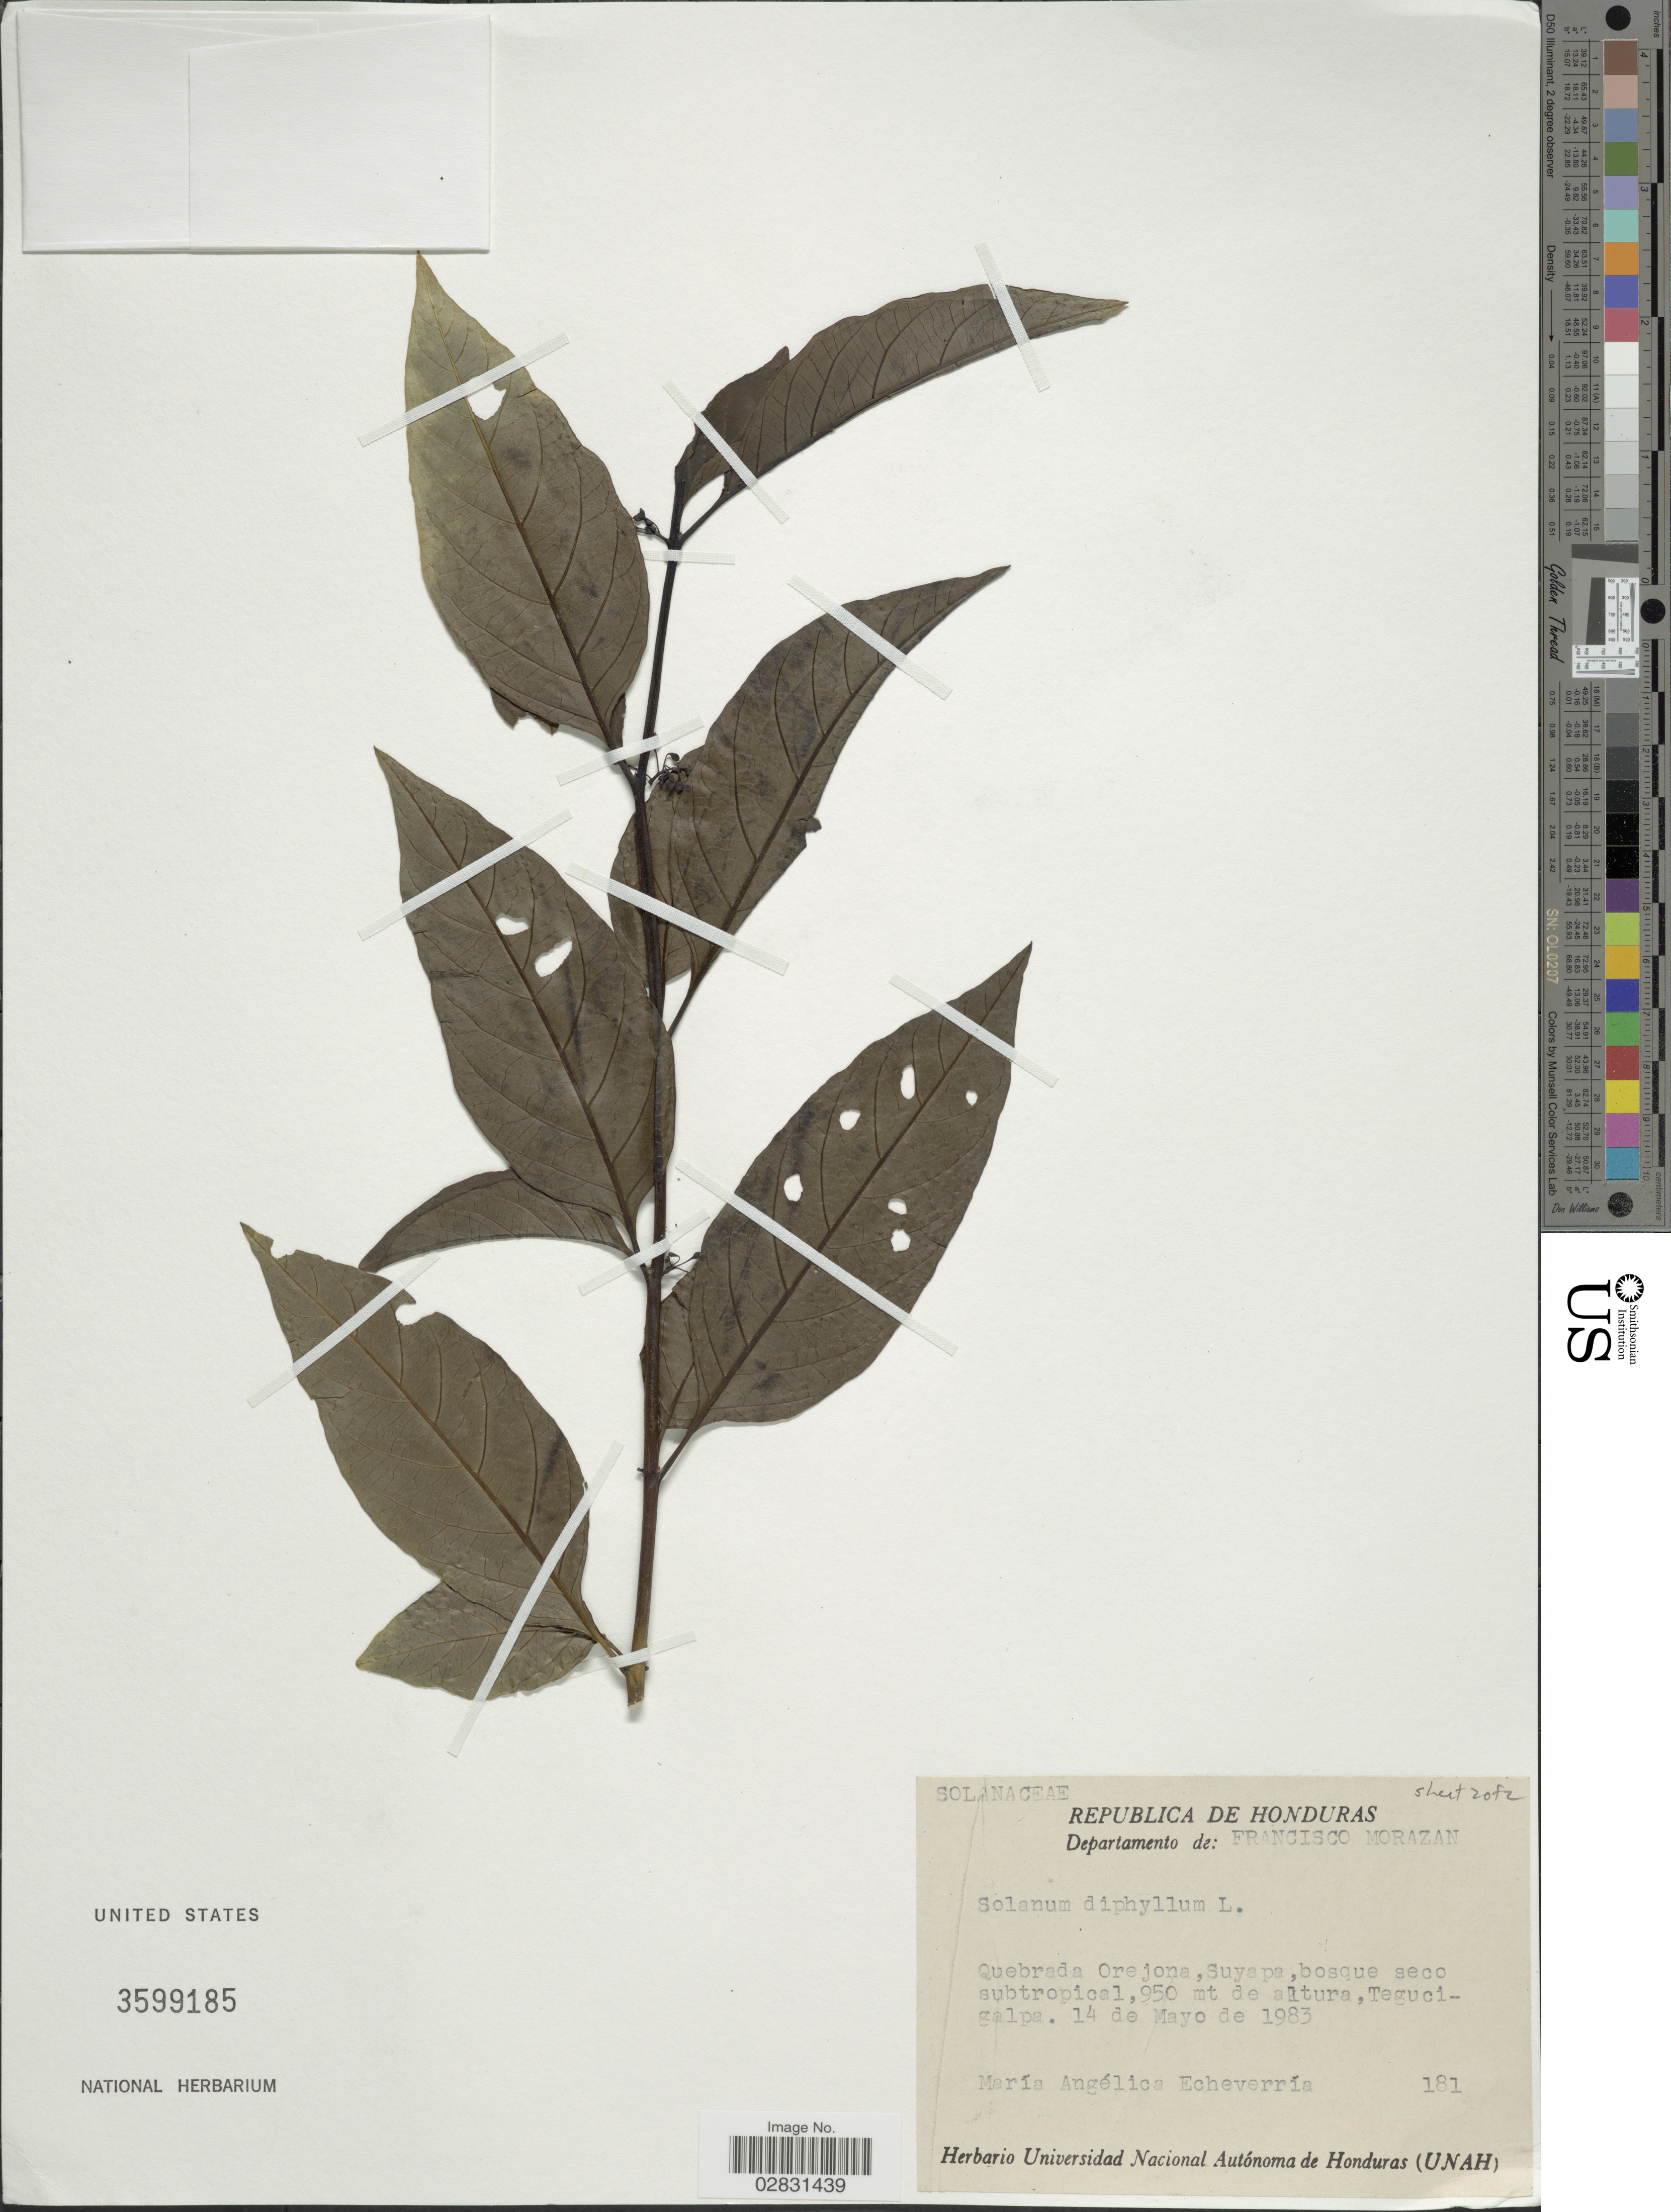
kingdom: Plantae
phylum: Tracheophyta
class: Magnoliopsida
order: Solanales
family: Solanaceae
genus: Solanum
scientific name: Solanum diphyllum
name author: L.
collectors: M. Echeverria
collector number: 181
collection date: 1983-05-14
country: Honduras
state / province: Fco. Morazán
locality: Departamento de: Francisco Morazan, Quebrada Crejona, Suyapa, bosque seco subtropical, Tegucigalpa.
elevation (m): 950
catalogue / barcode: US 3599185